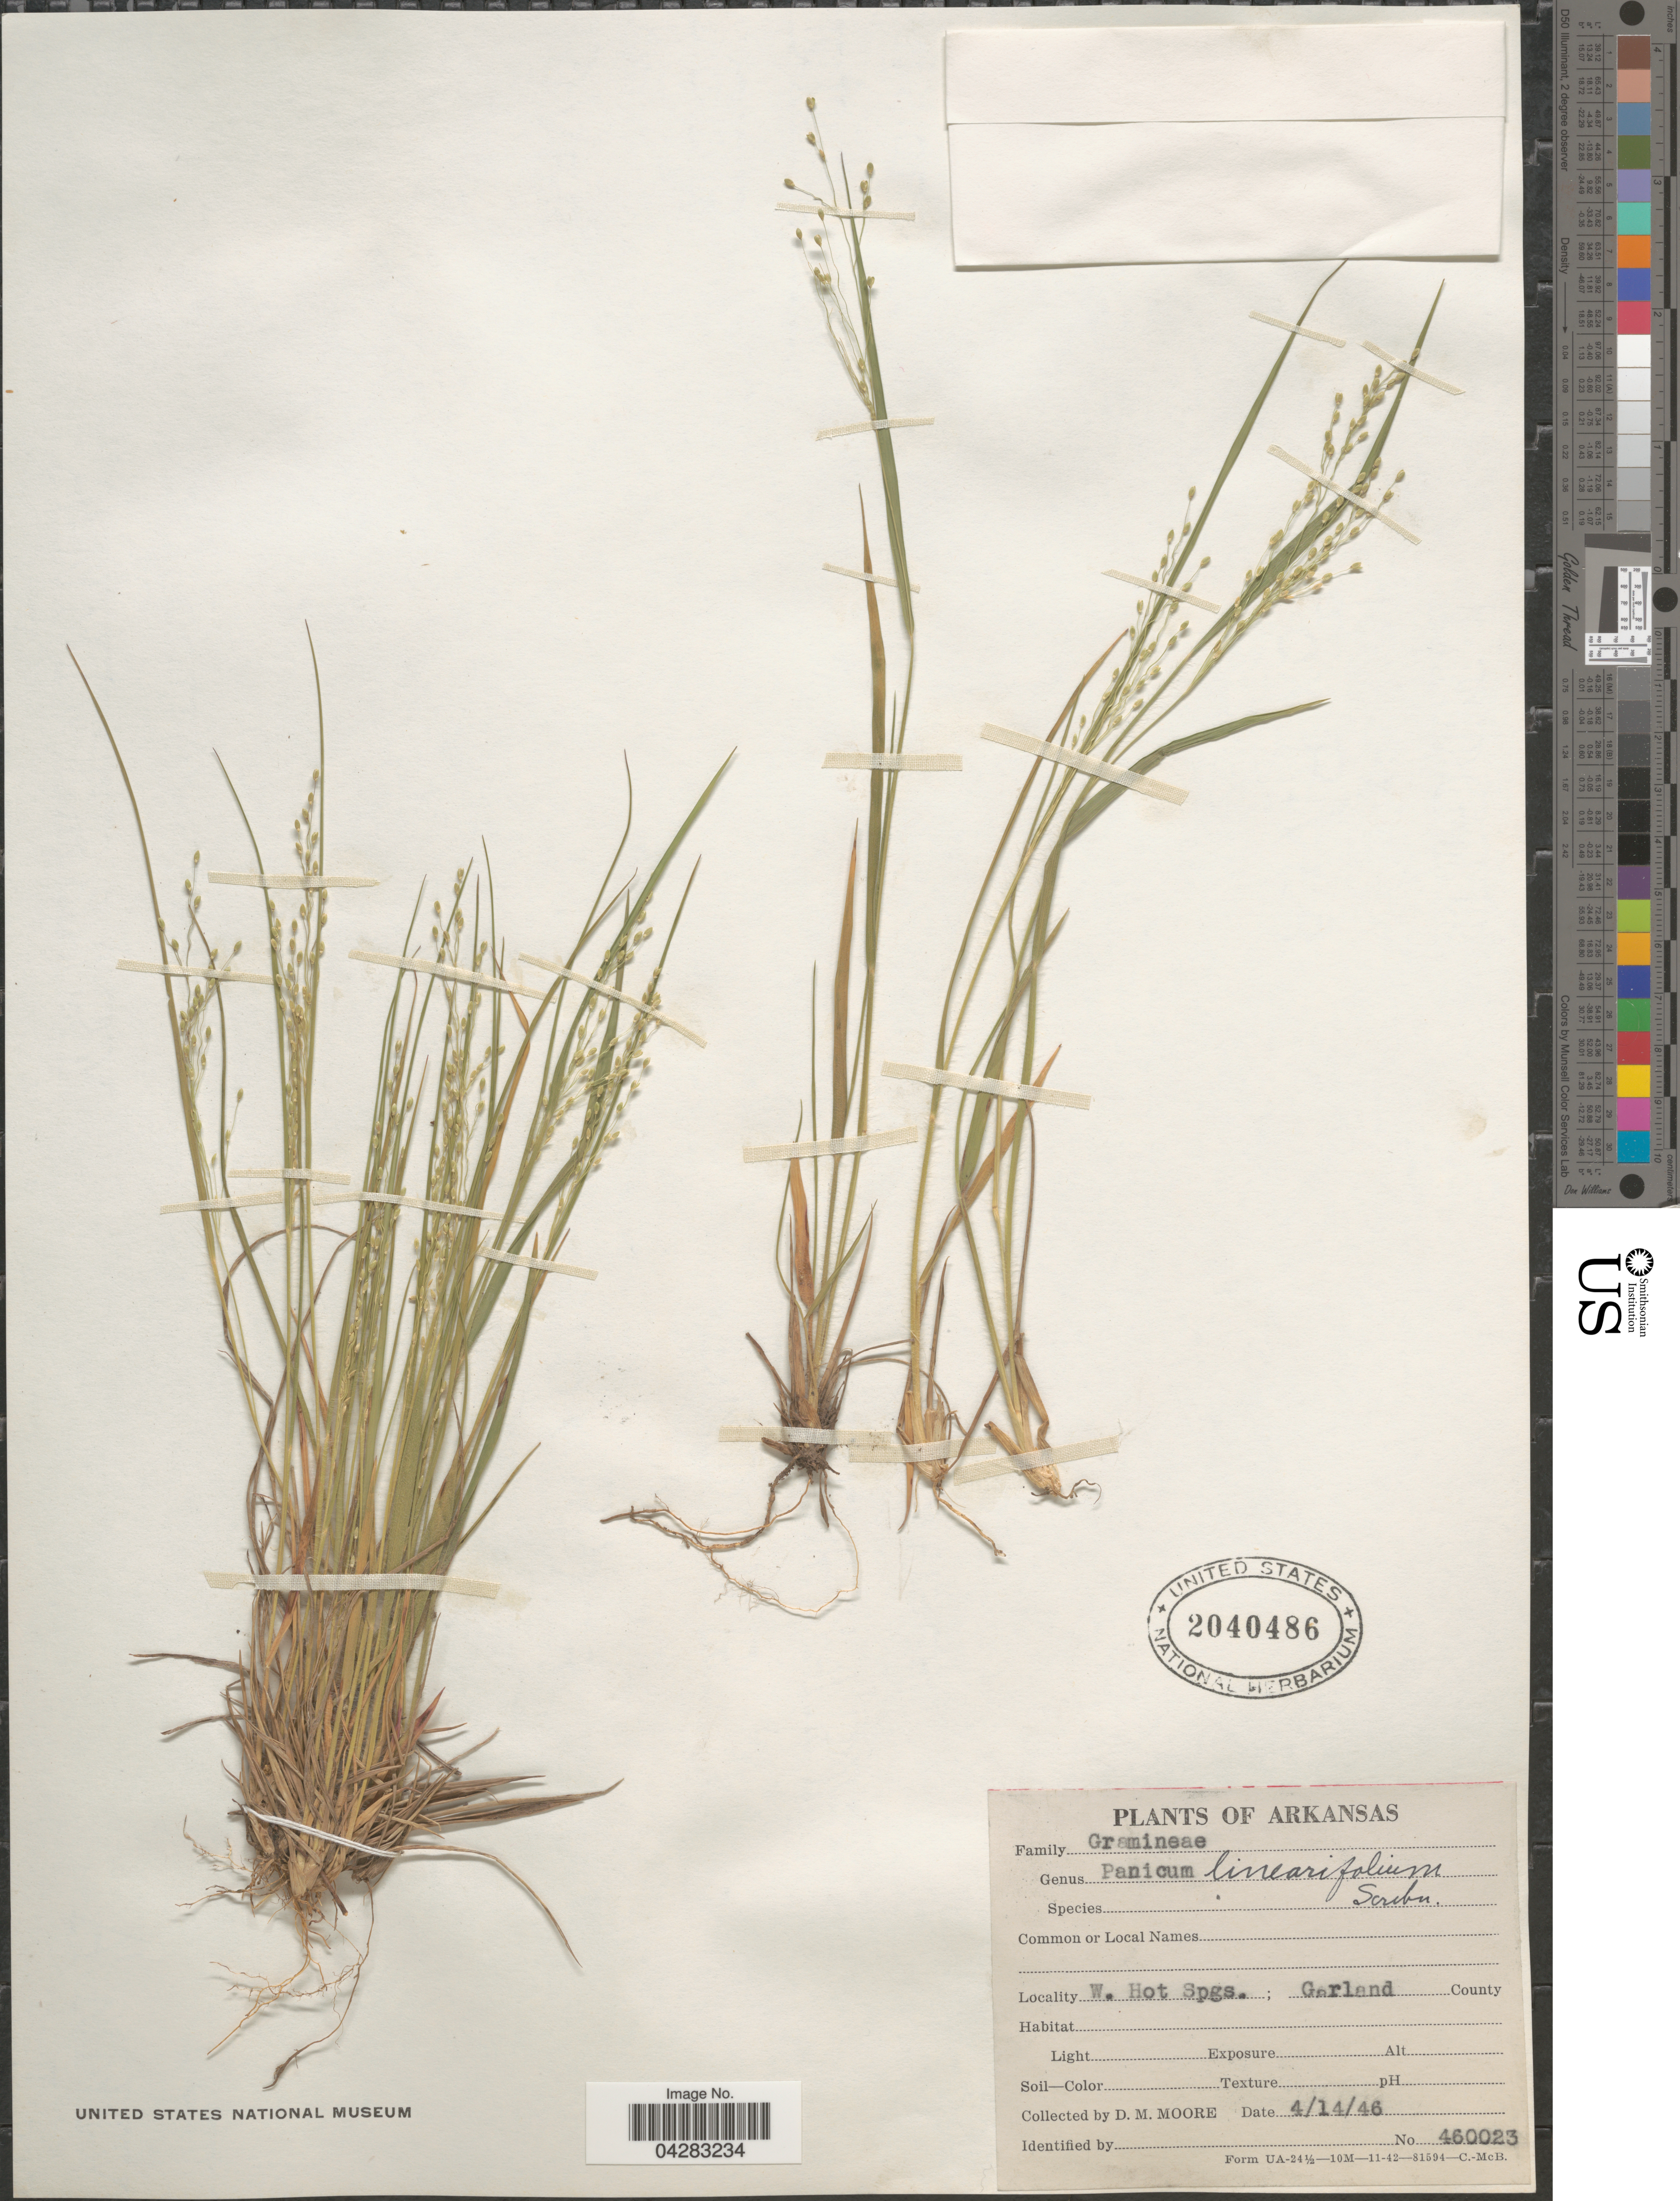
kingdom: Plantae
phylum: Tracheophyta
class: Liliopsida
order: Poales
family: Poaceae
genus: Dichanthelium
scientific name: Dichanthelium linearifolium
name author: (Scribn.) Gould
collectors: D. Moore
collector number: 460023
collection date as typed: Transcribed d/m/y: 14/4/46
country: United States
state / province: Arkansas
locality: W. Hot Spgs.; Garland County.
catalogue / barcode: US 2040486